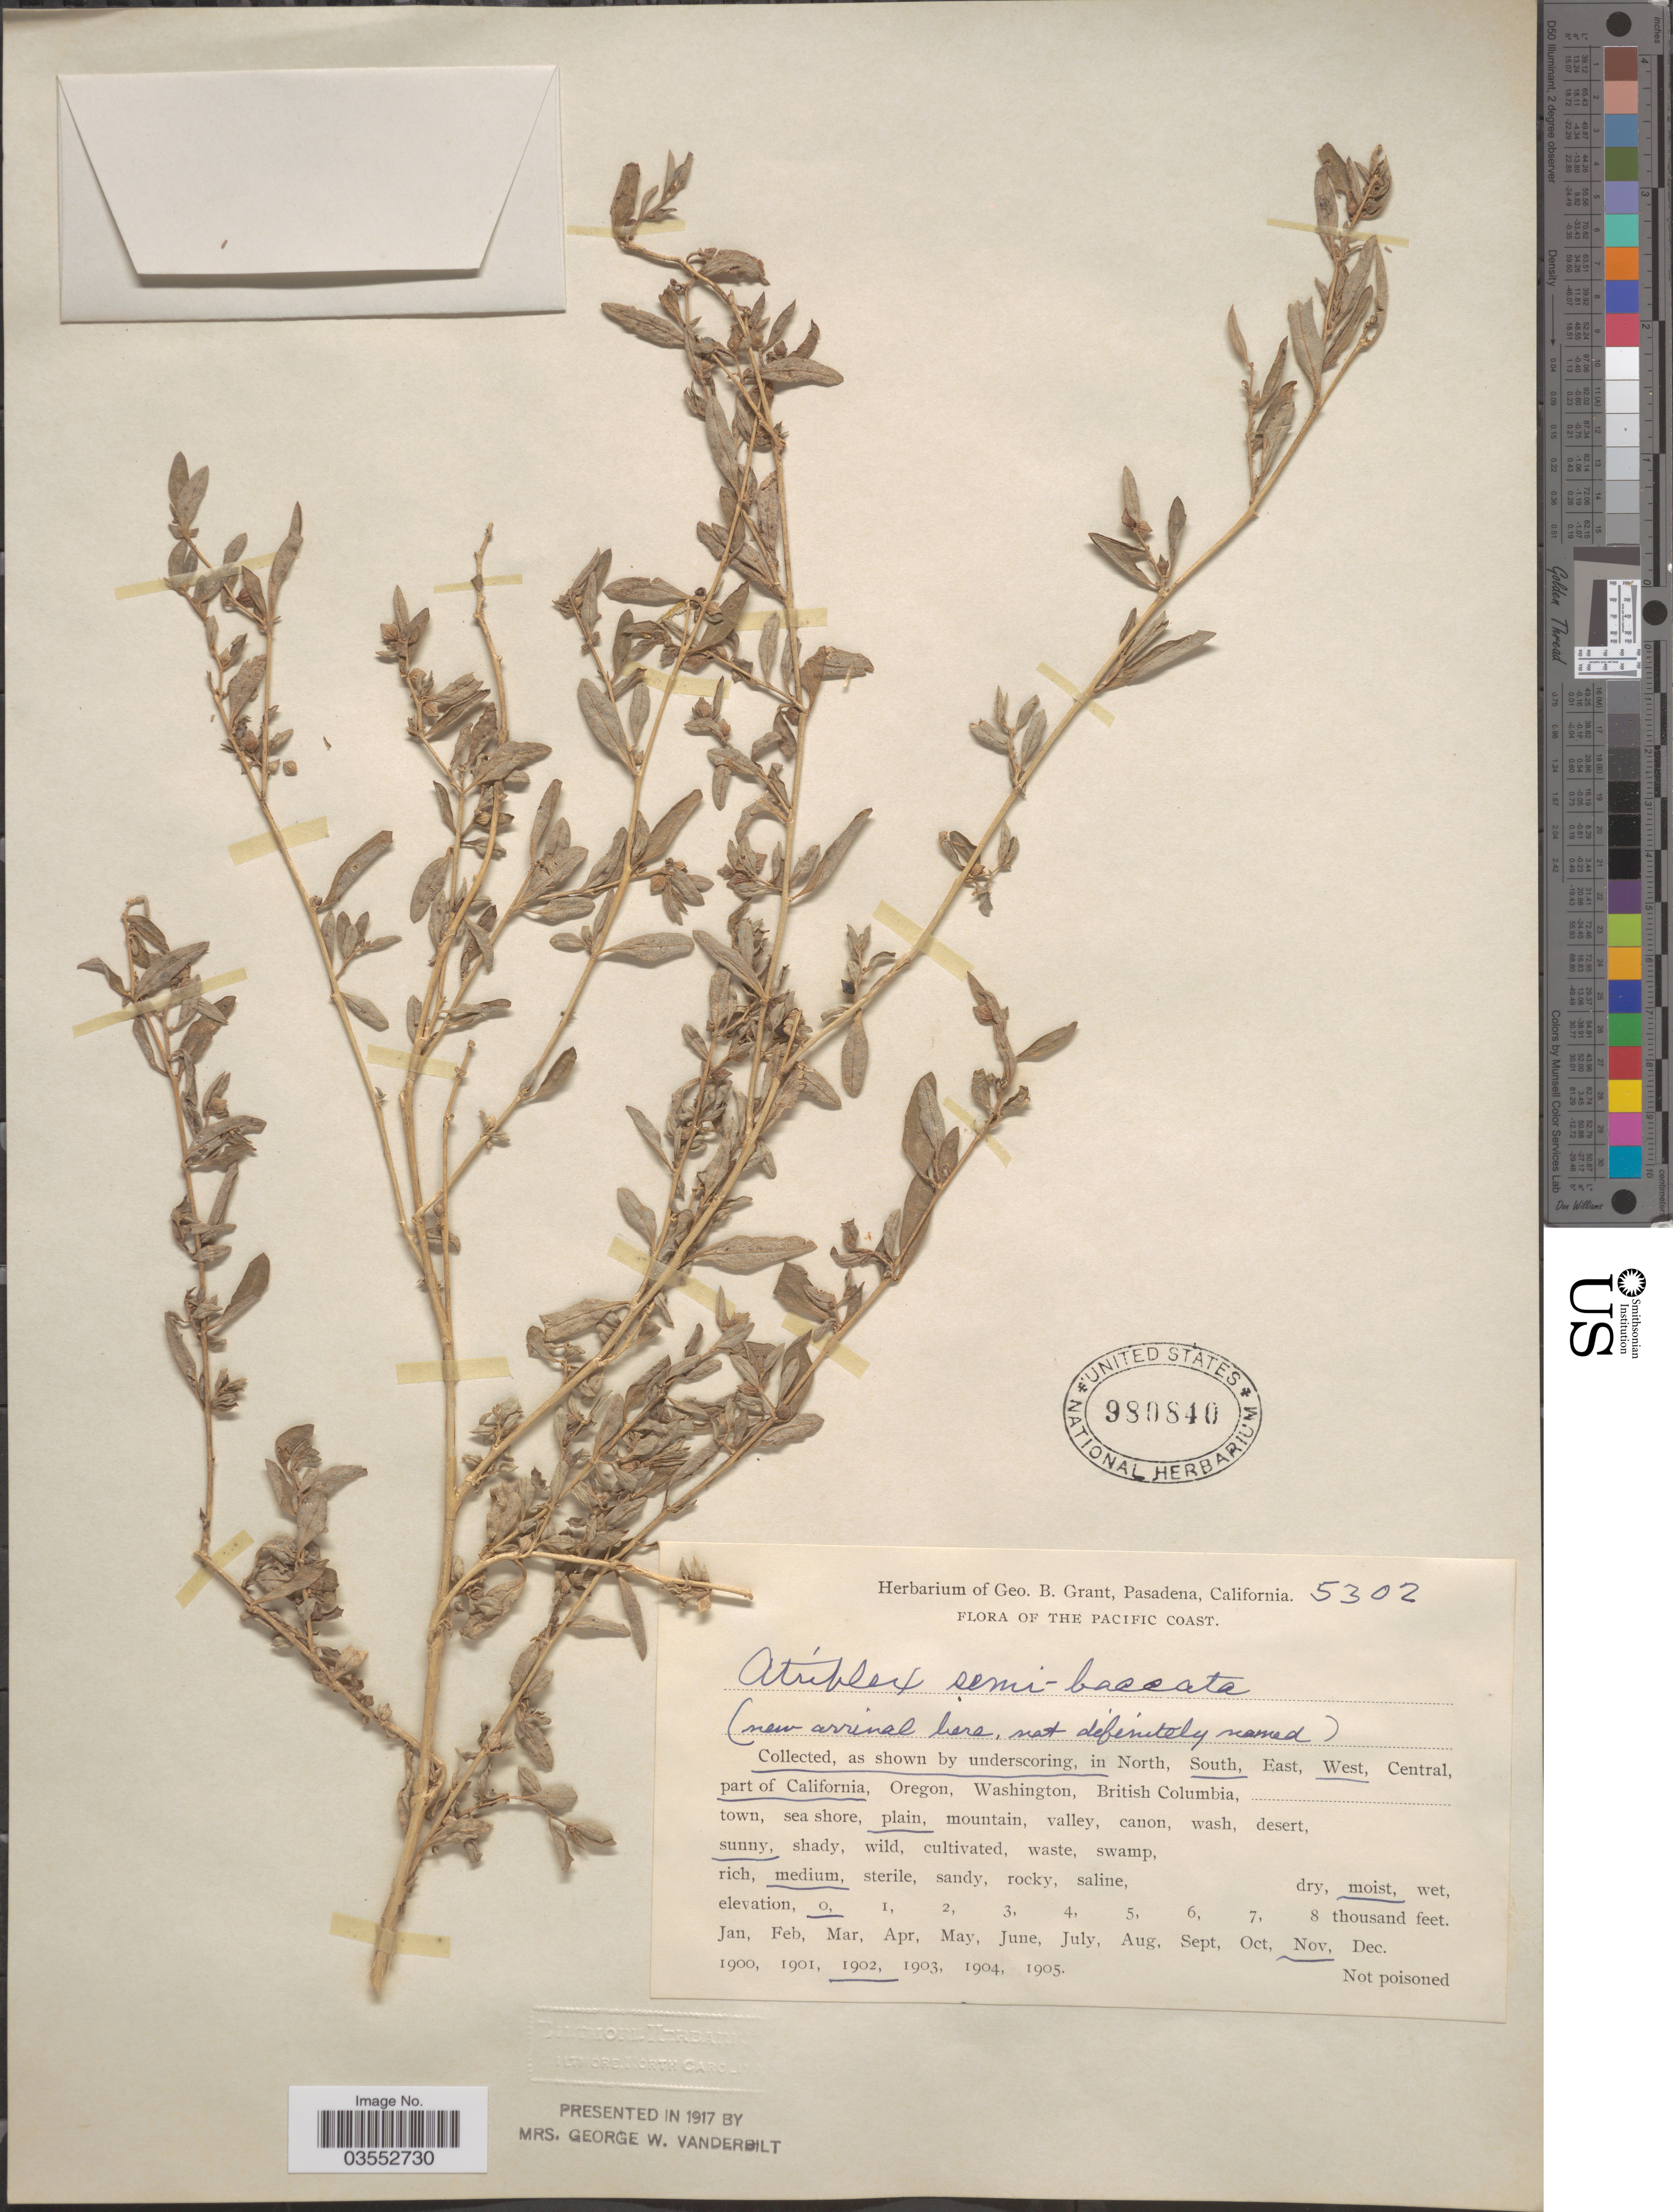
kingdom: Plantae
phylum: Tracheophyta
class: Magnoliopsida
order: Caryophyllales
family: Amaranthaceae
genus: Atriplex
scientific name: Atriplex semibaccata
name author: R. Br.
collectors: ex herb. Geo. B. Grant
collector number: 5302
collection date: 1902-11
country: United States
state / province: California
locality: Pacific Coast. South, West part of California.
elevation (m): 0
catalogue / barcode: US 980840